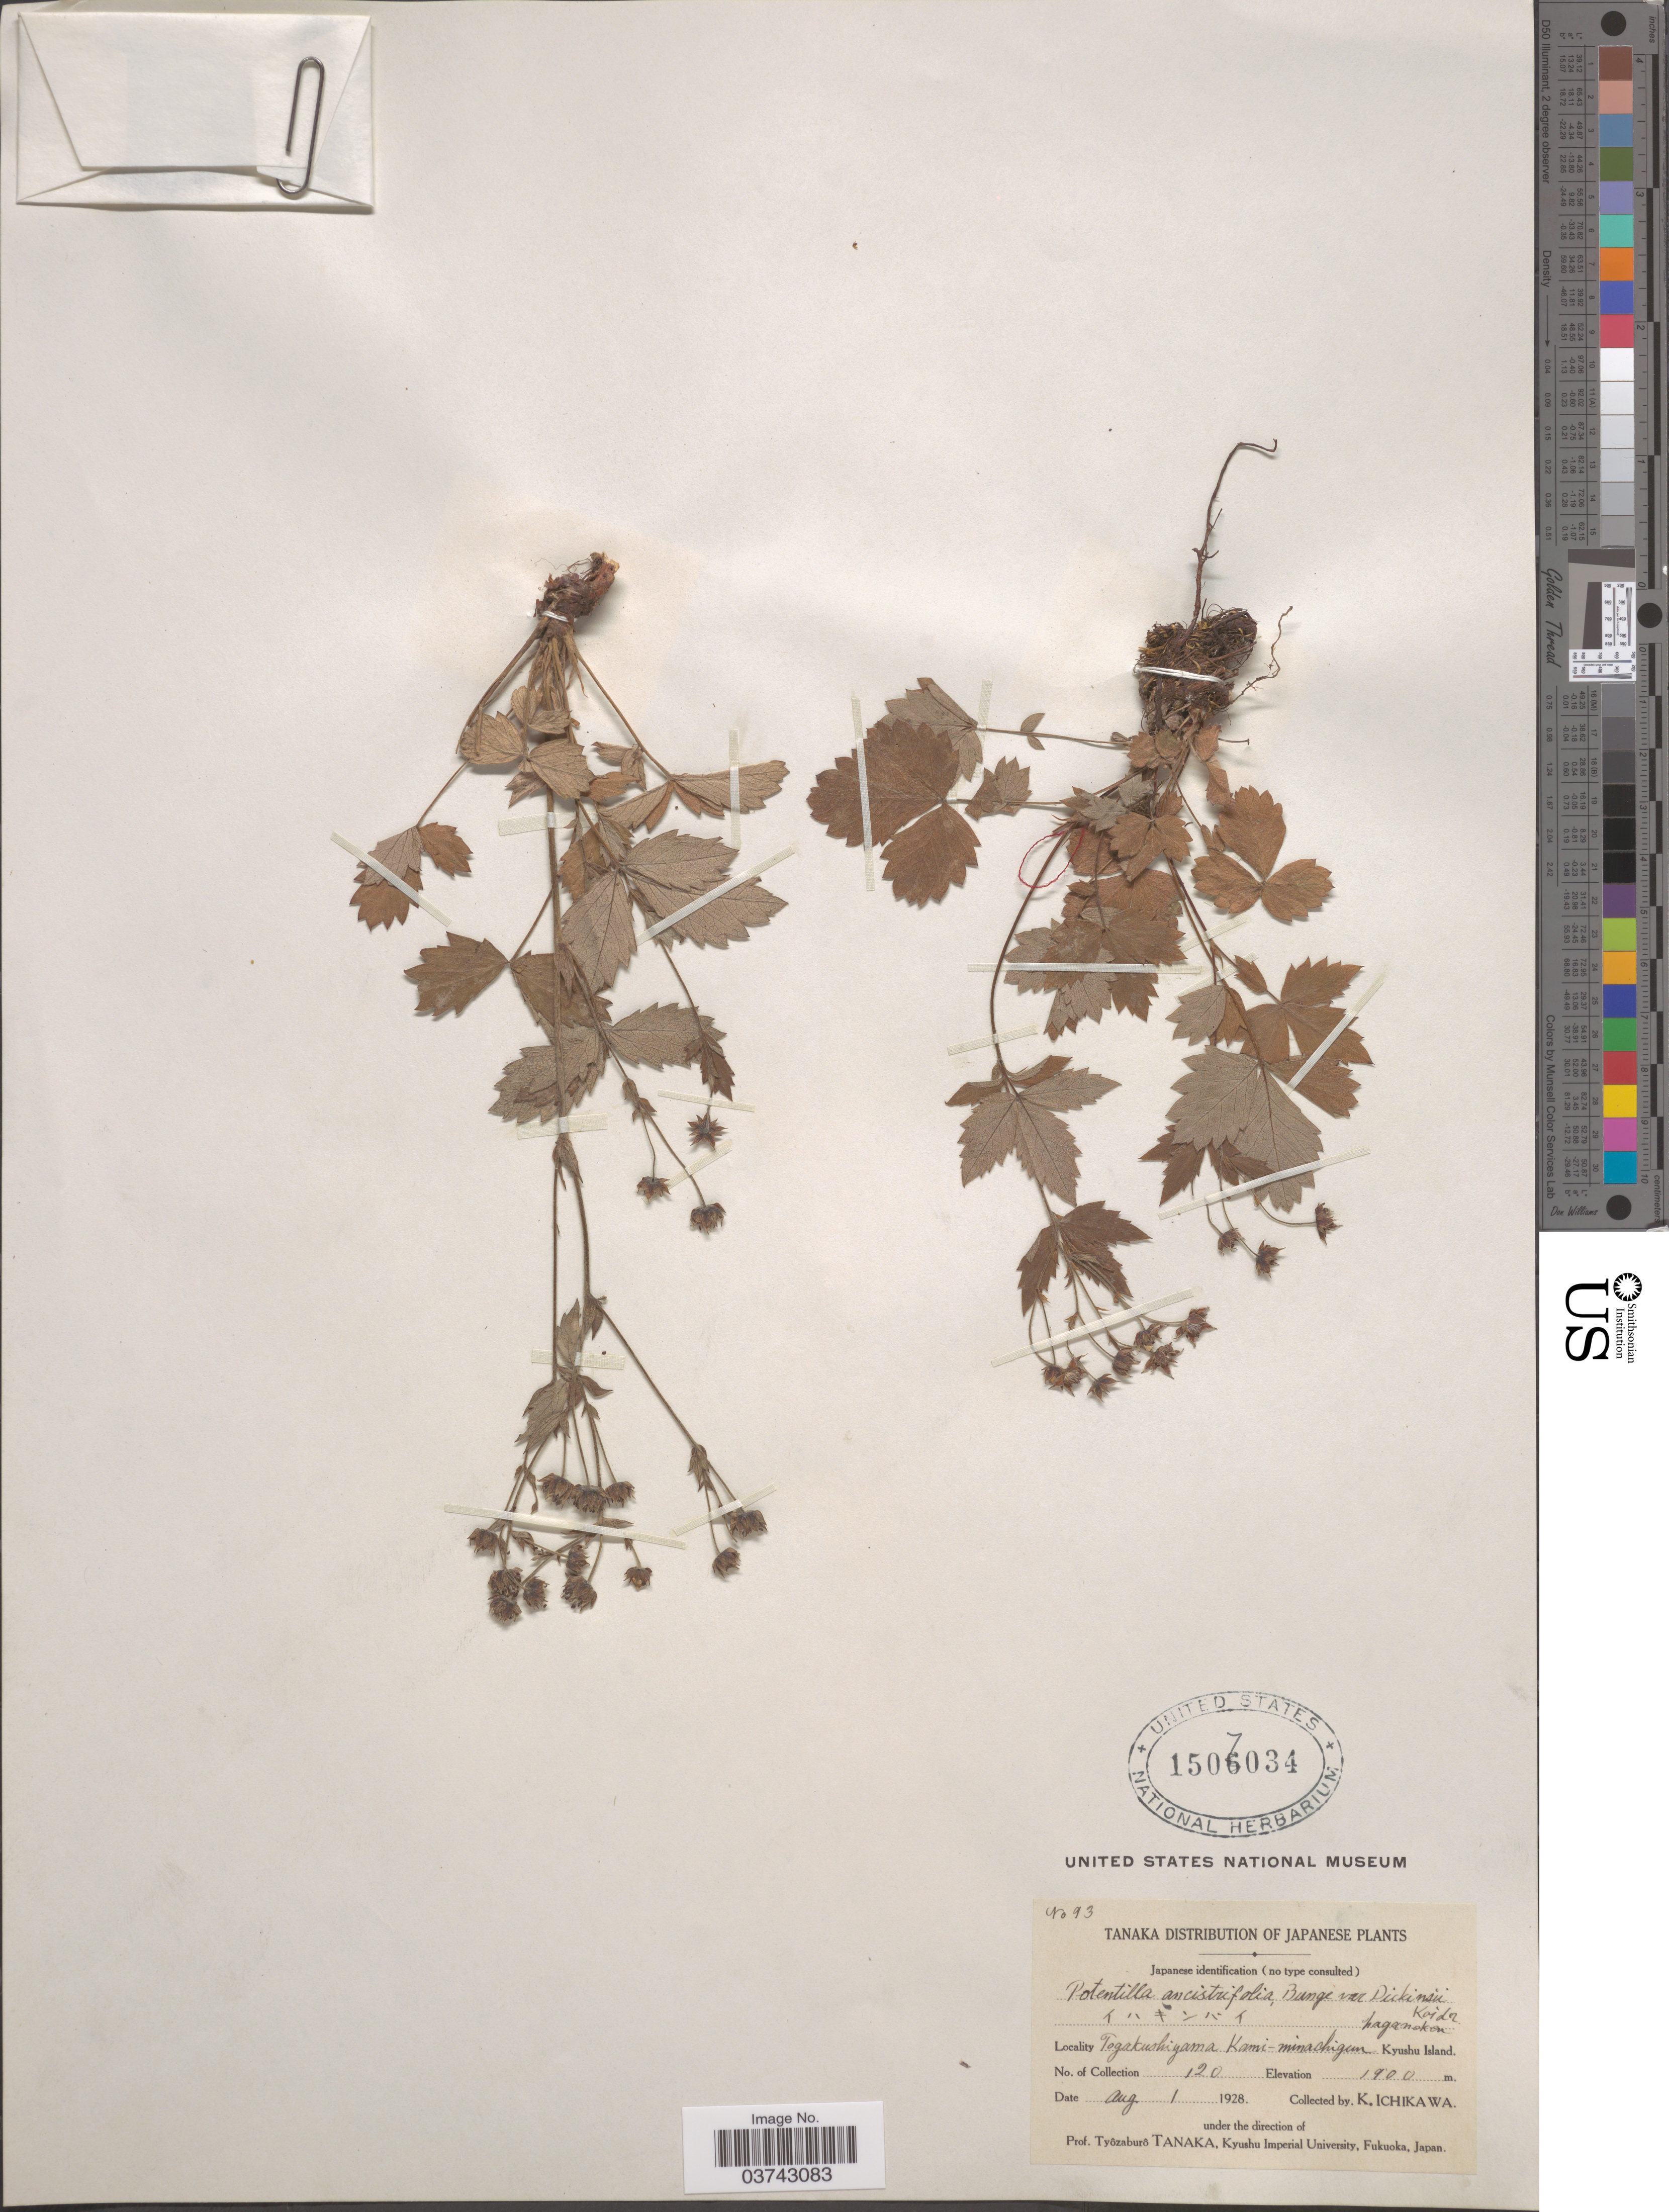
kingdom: Plantae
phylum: Tracheophyta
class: Magnoliopsida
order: Rosales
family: Rosaceae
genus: Potentilla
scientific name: Potentilla ancistrifolia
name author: Bunge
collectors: K. Ichikawa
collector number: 93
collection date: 1928-08-01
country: Japan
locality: Togakushiyama Kami-minachigun, Kyushu Island.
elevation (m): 1900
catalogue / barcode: US 1507034